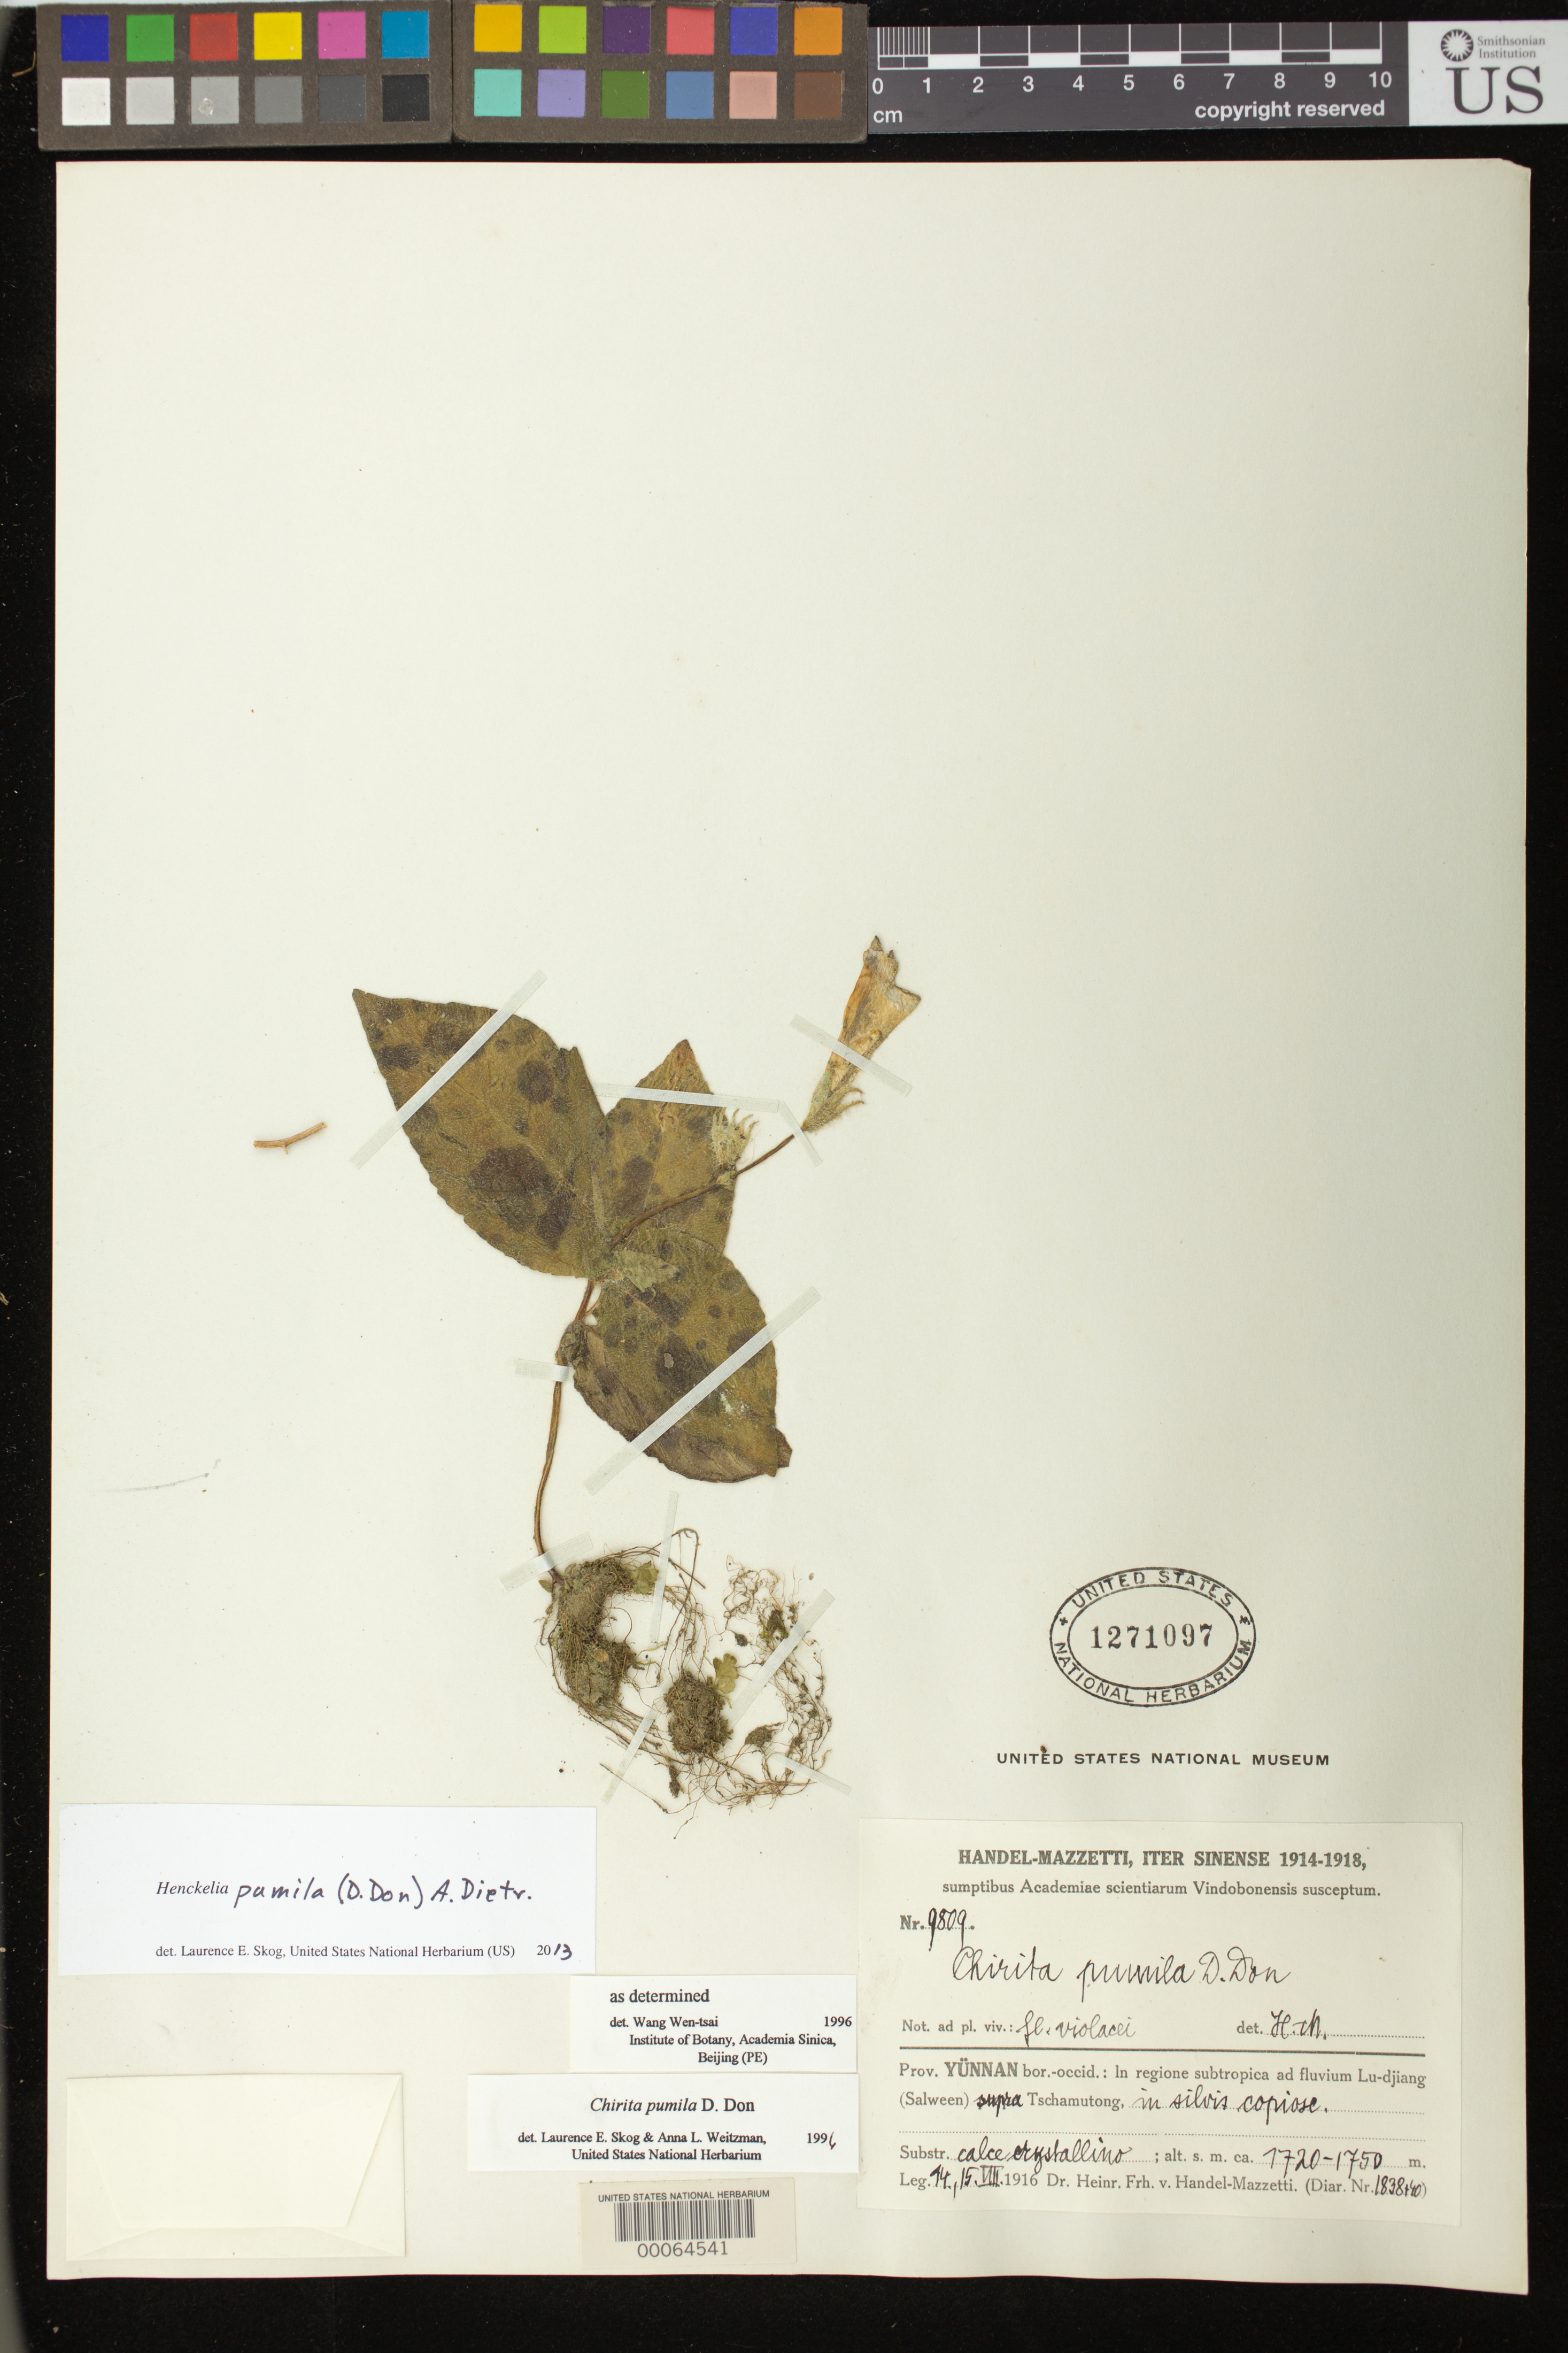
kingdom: Plantae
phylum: Tracheophyta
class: Magnoliopsida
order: Lamiales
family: Gesneriaceae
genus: Henckelia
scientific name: Henckelia pumila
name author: (D. Don) A. Dietr.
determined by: Skog, Laurence E.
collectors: H. Handel-Mazzetti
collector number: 1838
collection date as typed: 14-15 Aug 1916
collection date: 1916-08-14/1916-08-15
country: China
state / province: Yunnan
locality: Lu-djang, tschamutong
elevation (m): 1720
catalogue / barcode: US 1271097